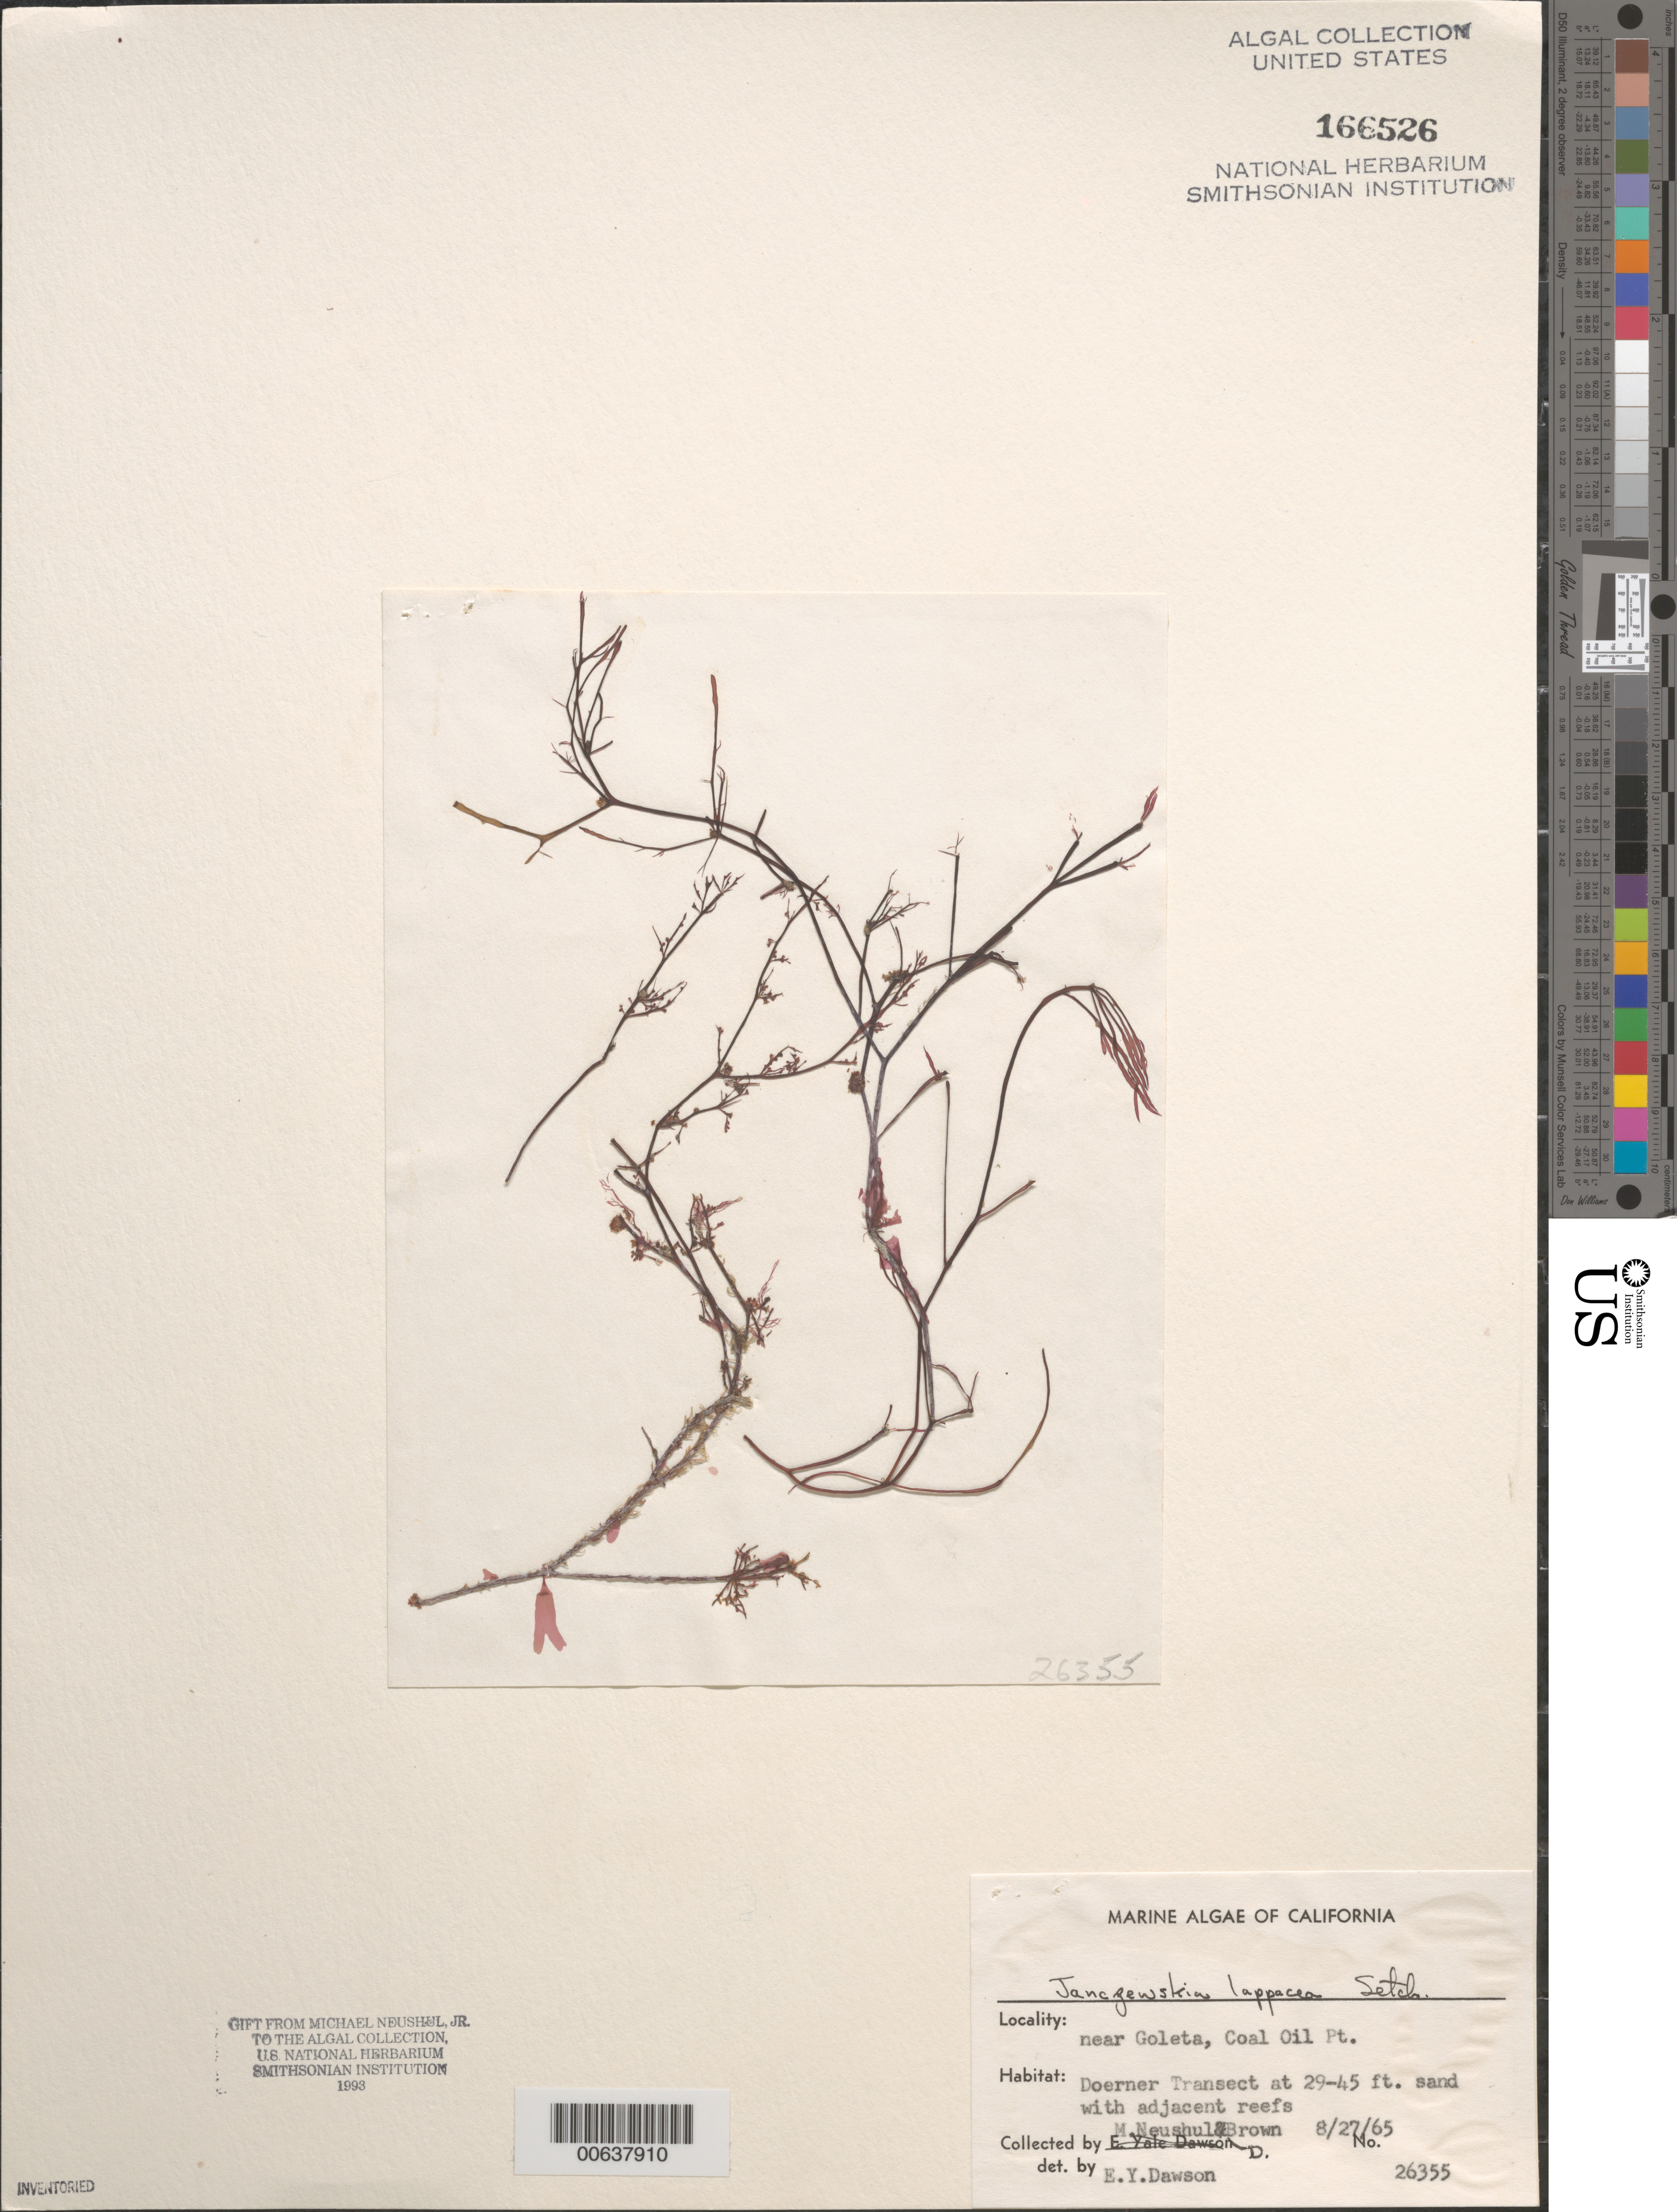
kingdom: Plantae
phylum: Rhodophyta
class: Florideophyceae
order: Ceramiales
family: Rhodomelaceae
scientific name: Heterojanczewskia lappacea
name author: (Setchell) K.W. Nam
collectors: M. Neushul & D. Brown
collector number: EYD 26355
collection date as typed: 27 Aug 1965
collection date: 1965-08-27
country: United States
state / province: California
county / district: Santa Barbara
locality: Coal Oil Point, near Goleta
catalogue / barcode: US 166526